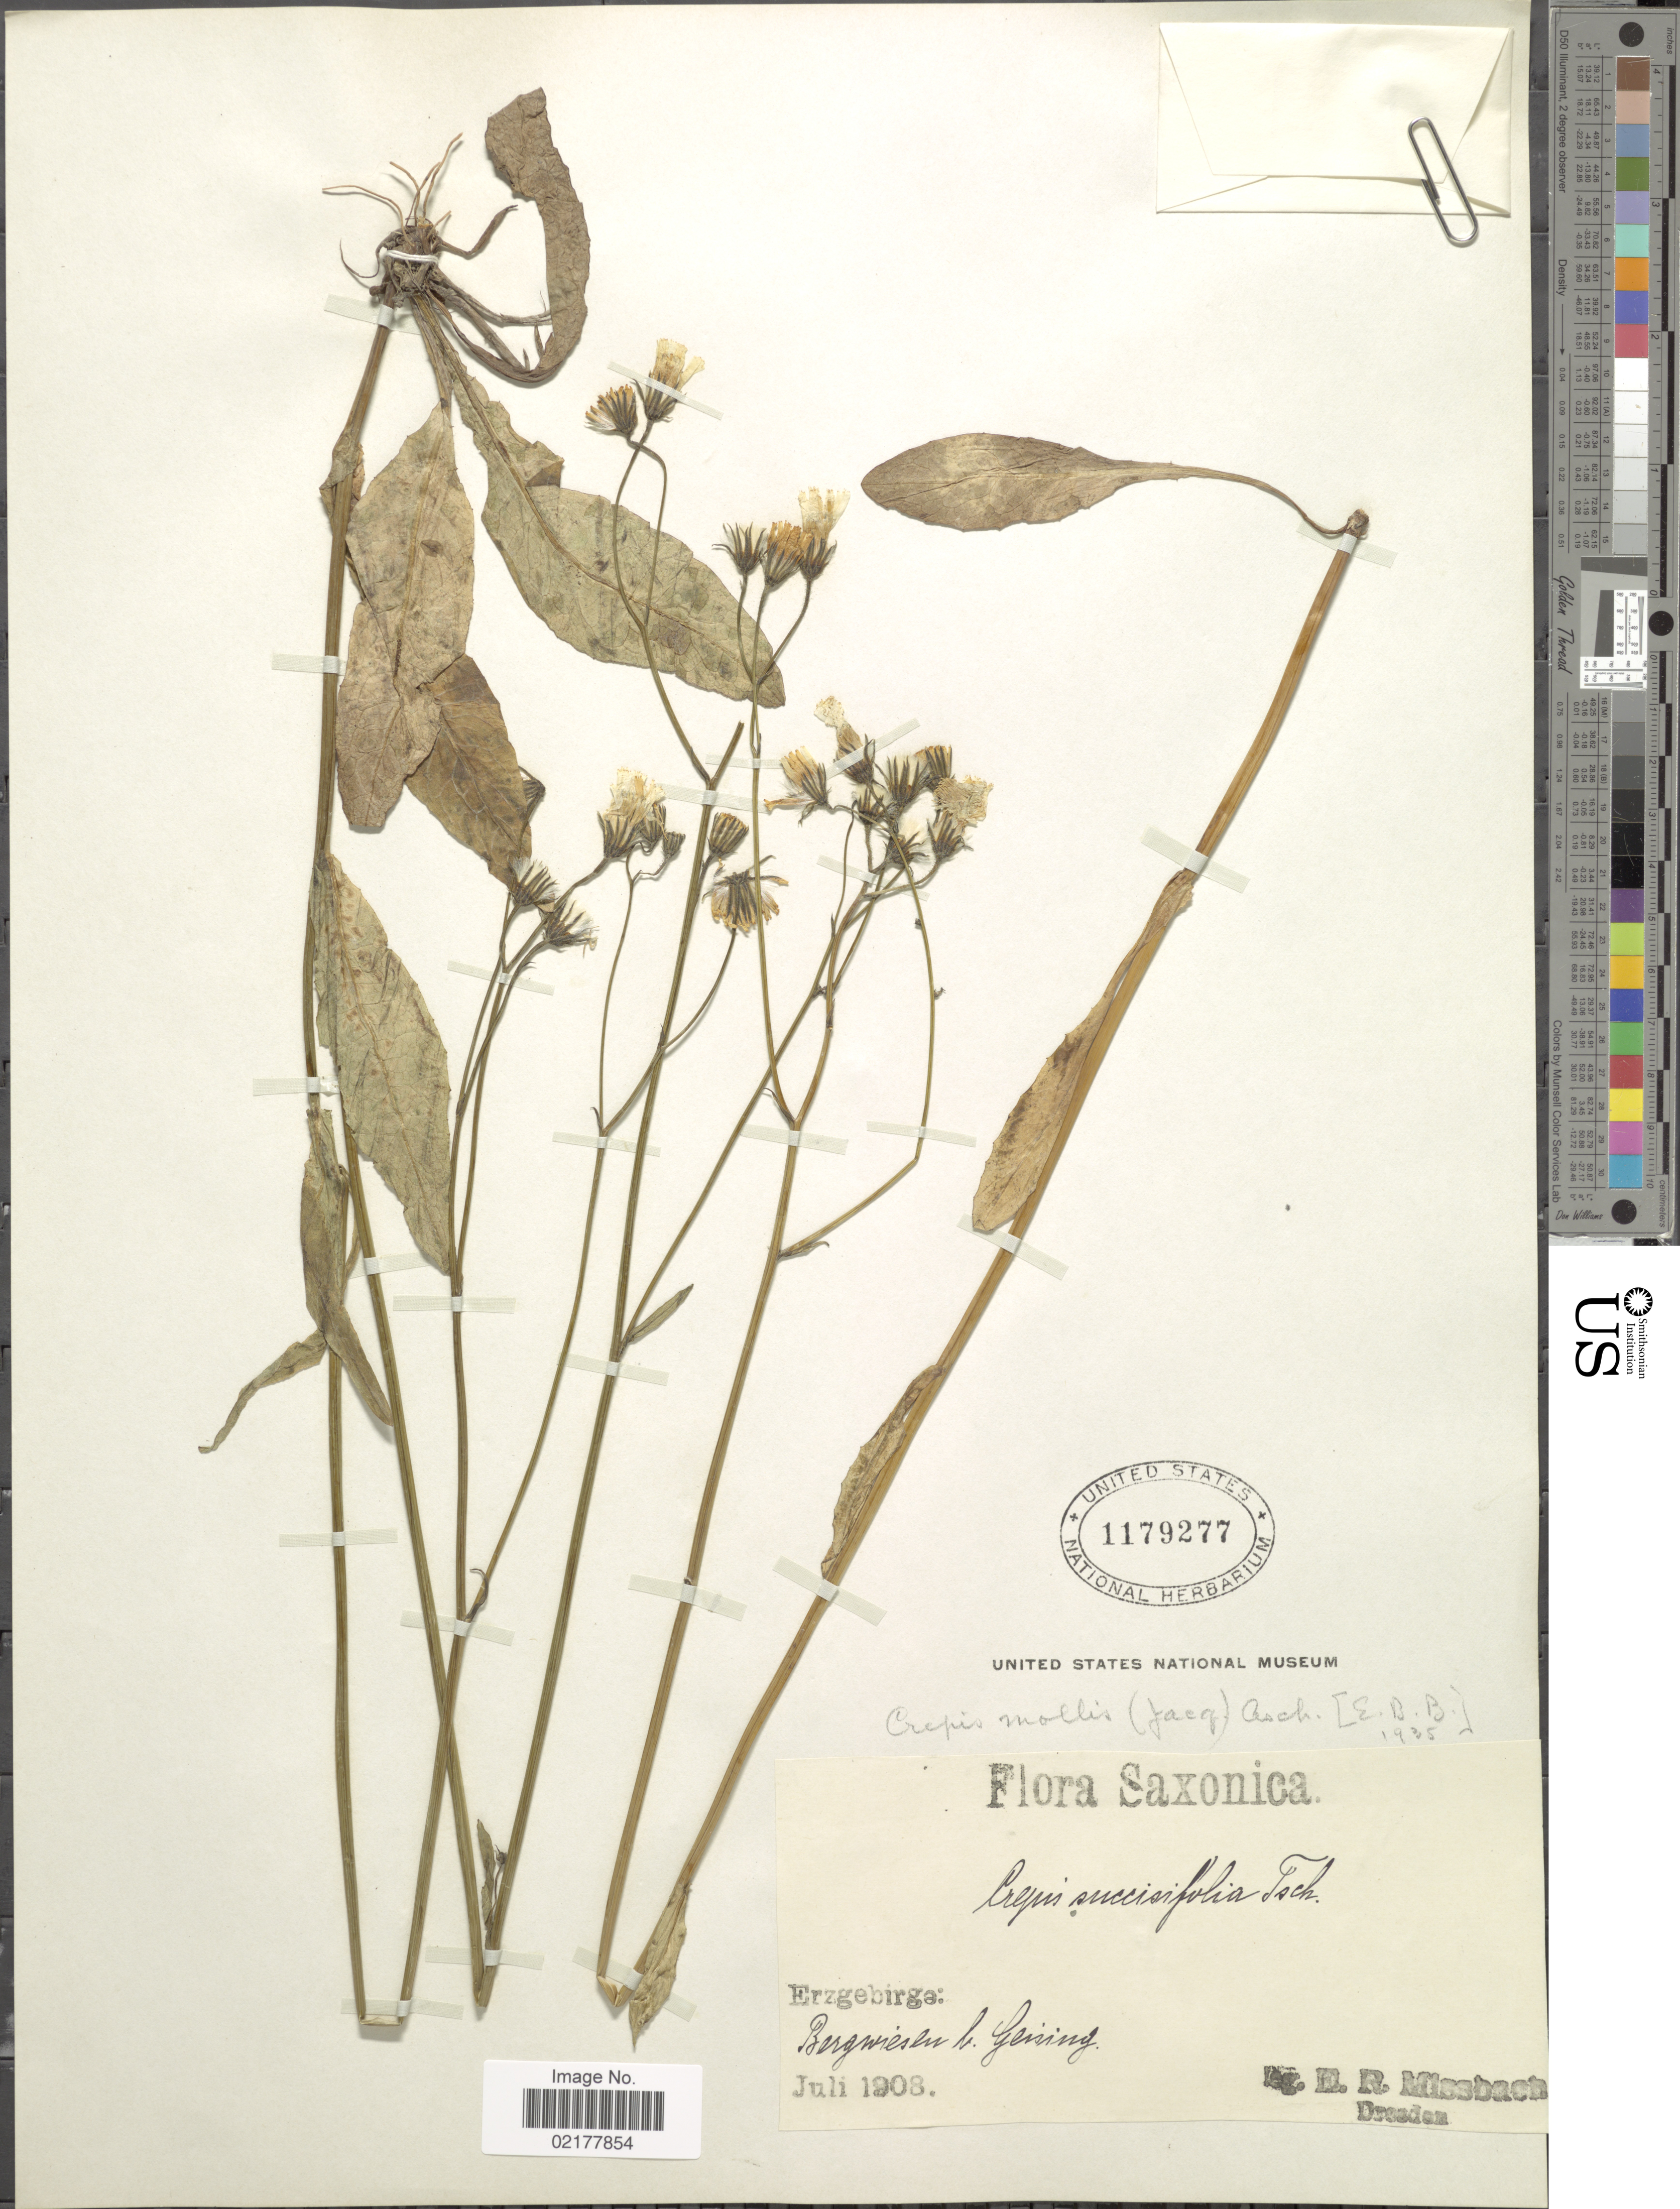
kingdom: Plantae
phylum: Tracheophyta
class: Magnoliopsida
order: Asterales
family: Asteraceae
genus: Crepis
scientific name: Crepis mollis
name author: (Jacq.) Asch.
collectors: E. Missbach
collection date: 1903-07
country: Germany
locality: Saxonica. Erzgebirge: Bergwiesen b. Geising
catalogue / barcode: US 1179277